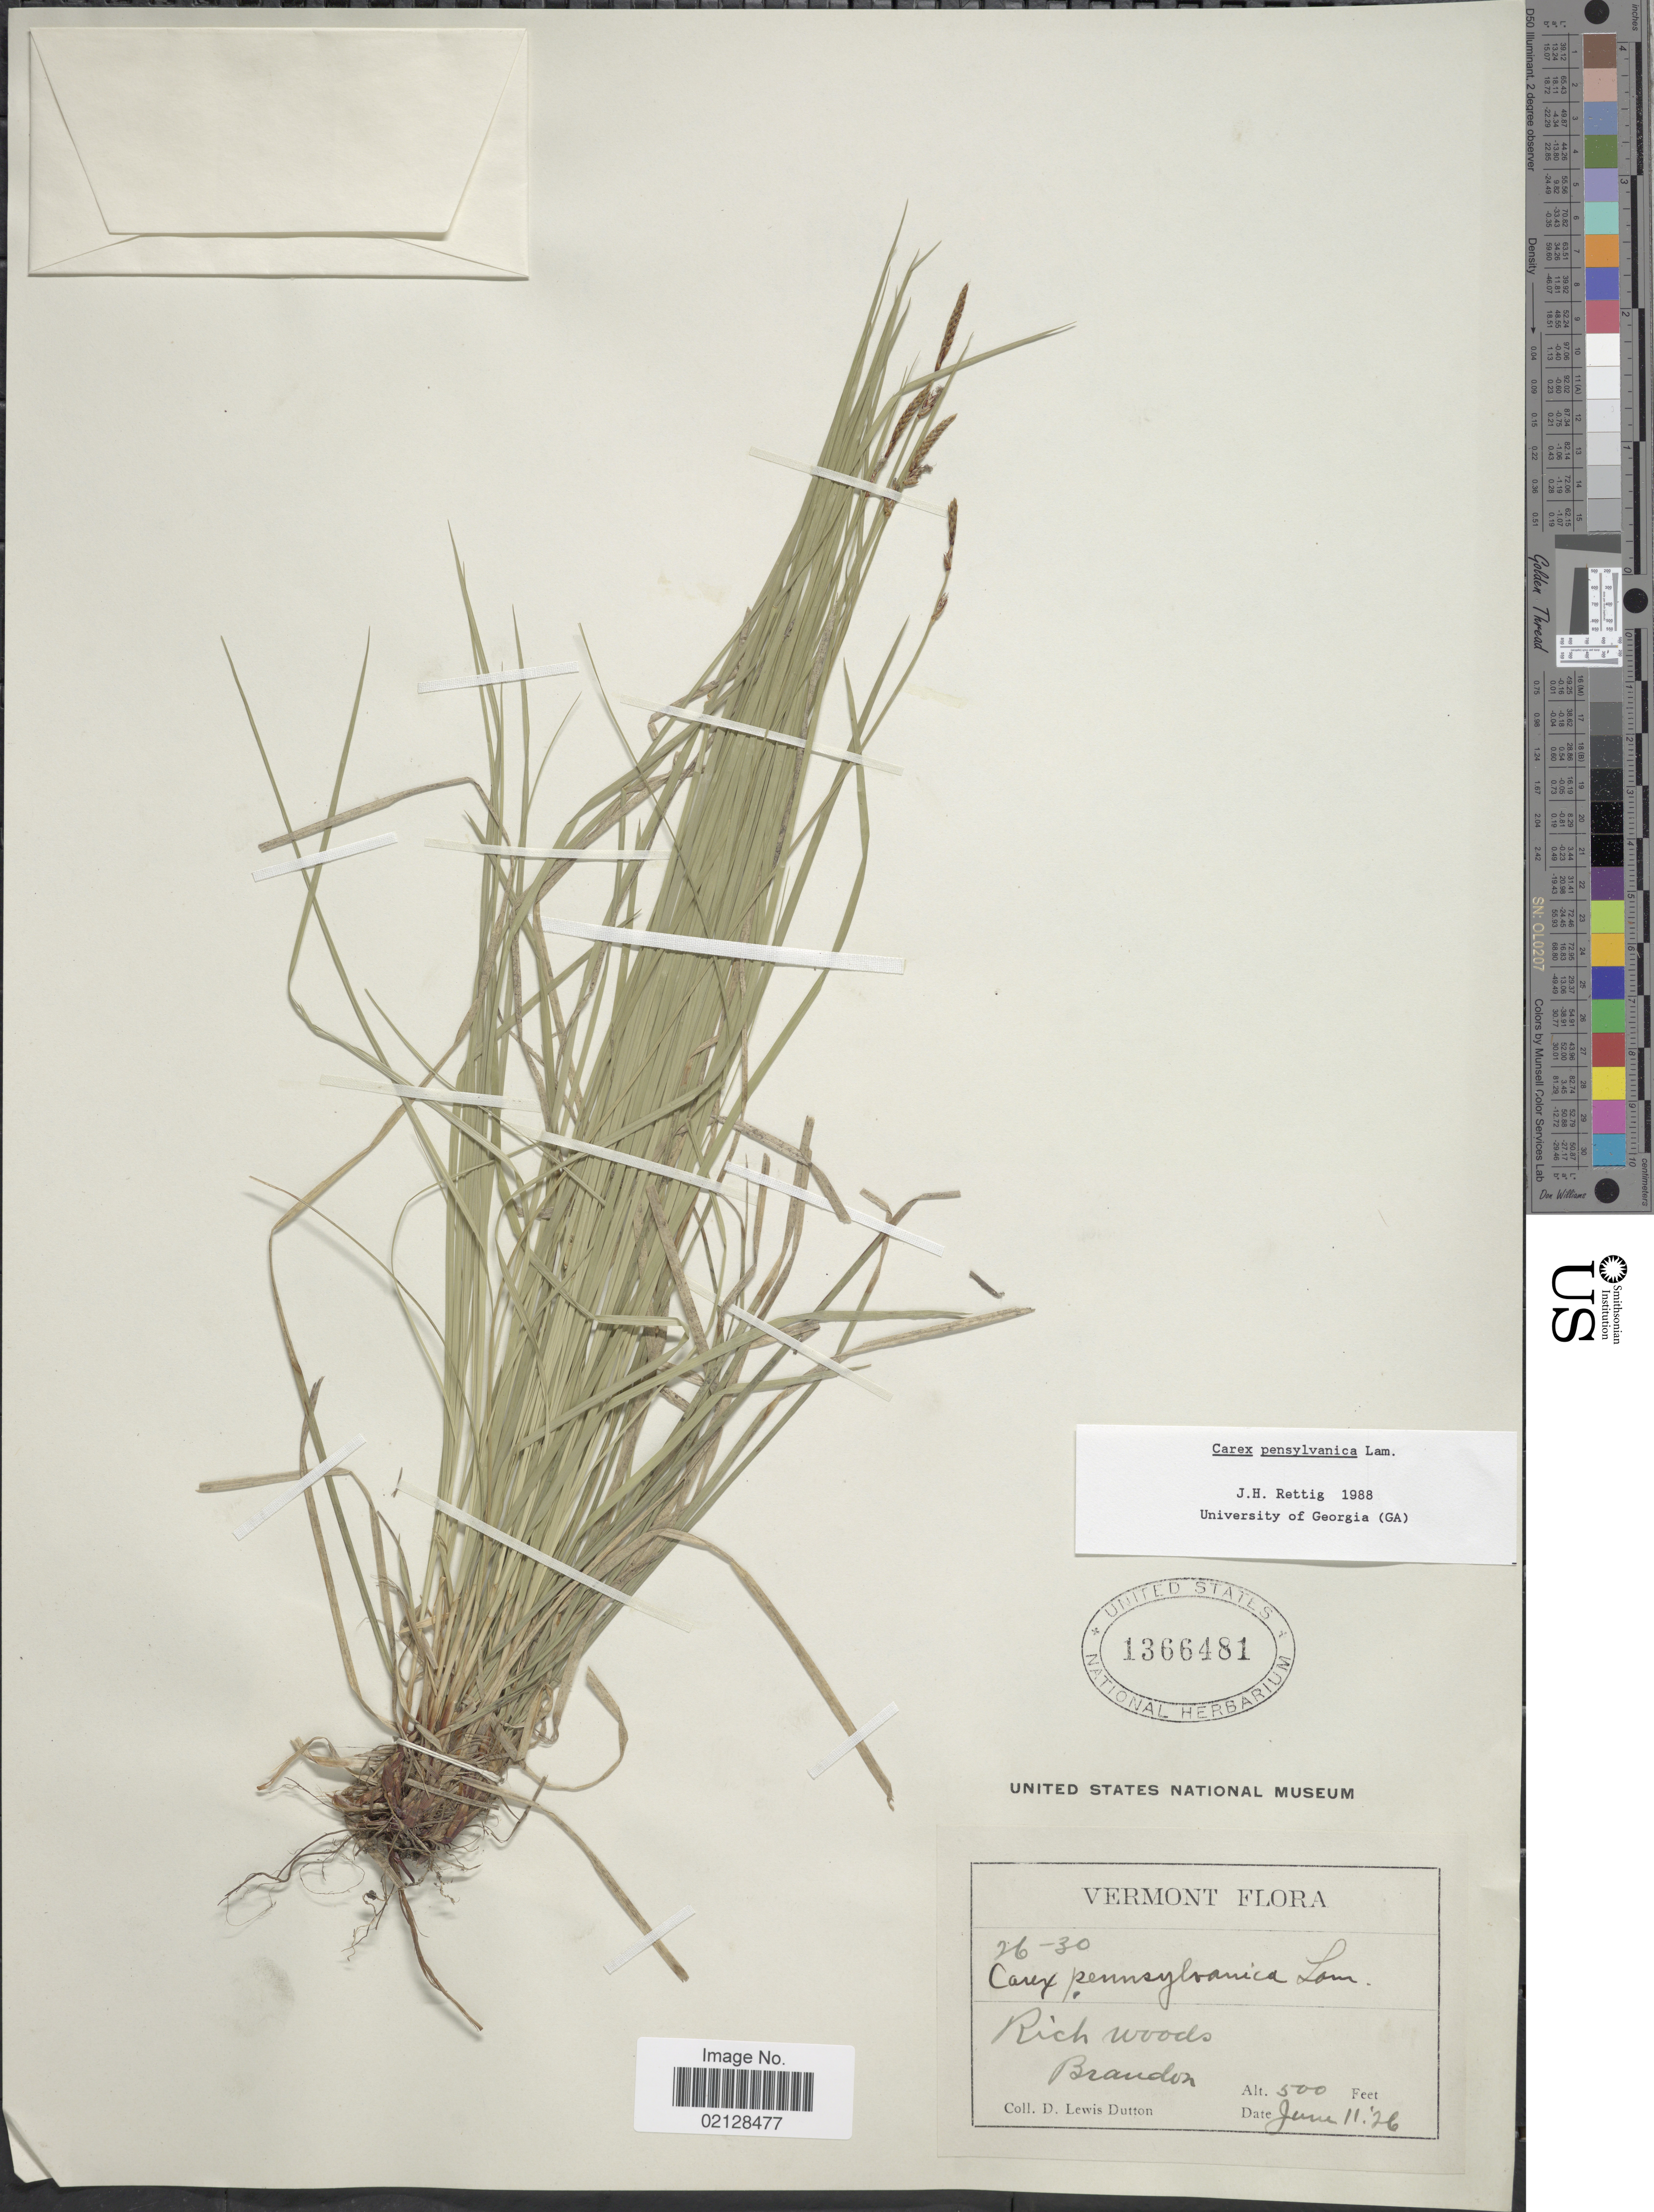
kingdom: Plantae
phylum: Tracheophyta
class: Liliopsida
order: Poales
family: Cyperaceae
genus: Carex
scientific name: Carex pensylvanica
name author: Lam.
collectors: D. Dutton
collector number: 26-30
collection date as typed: Transcribed d/m/y: 11/6/26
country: United States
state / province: Vermont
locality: Rich woods, Brandon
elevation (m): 152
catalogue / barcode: US 1366481